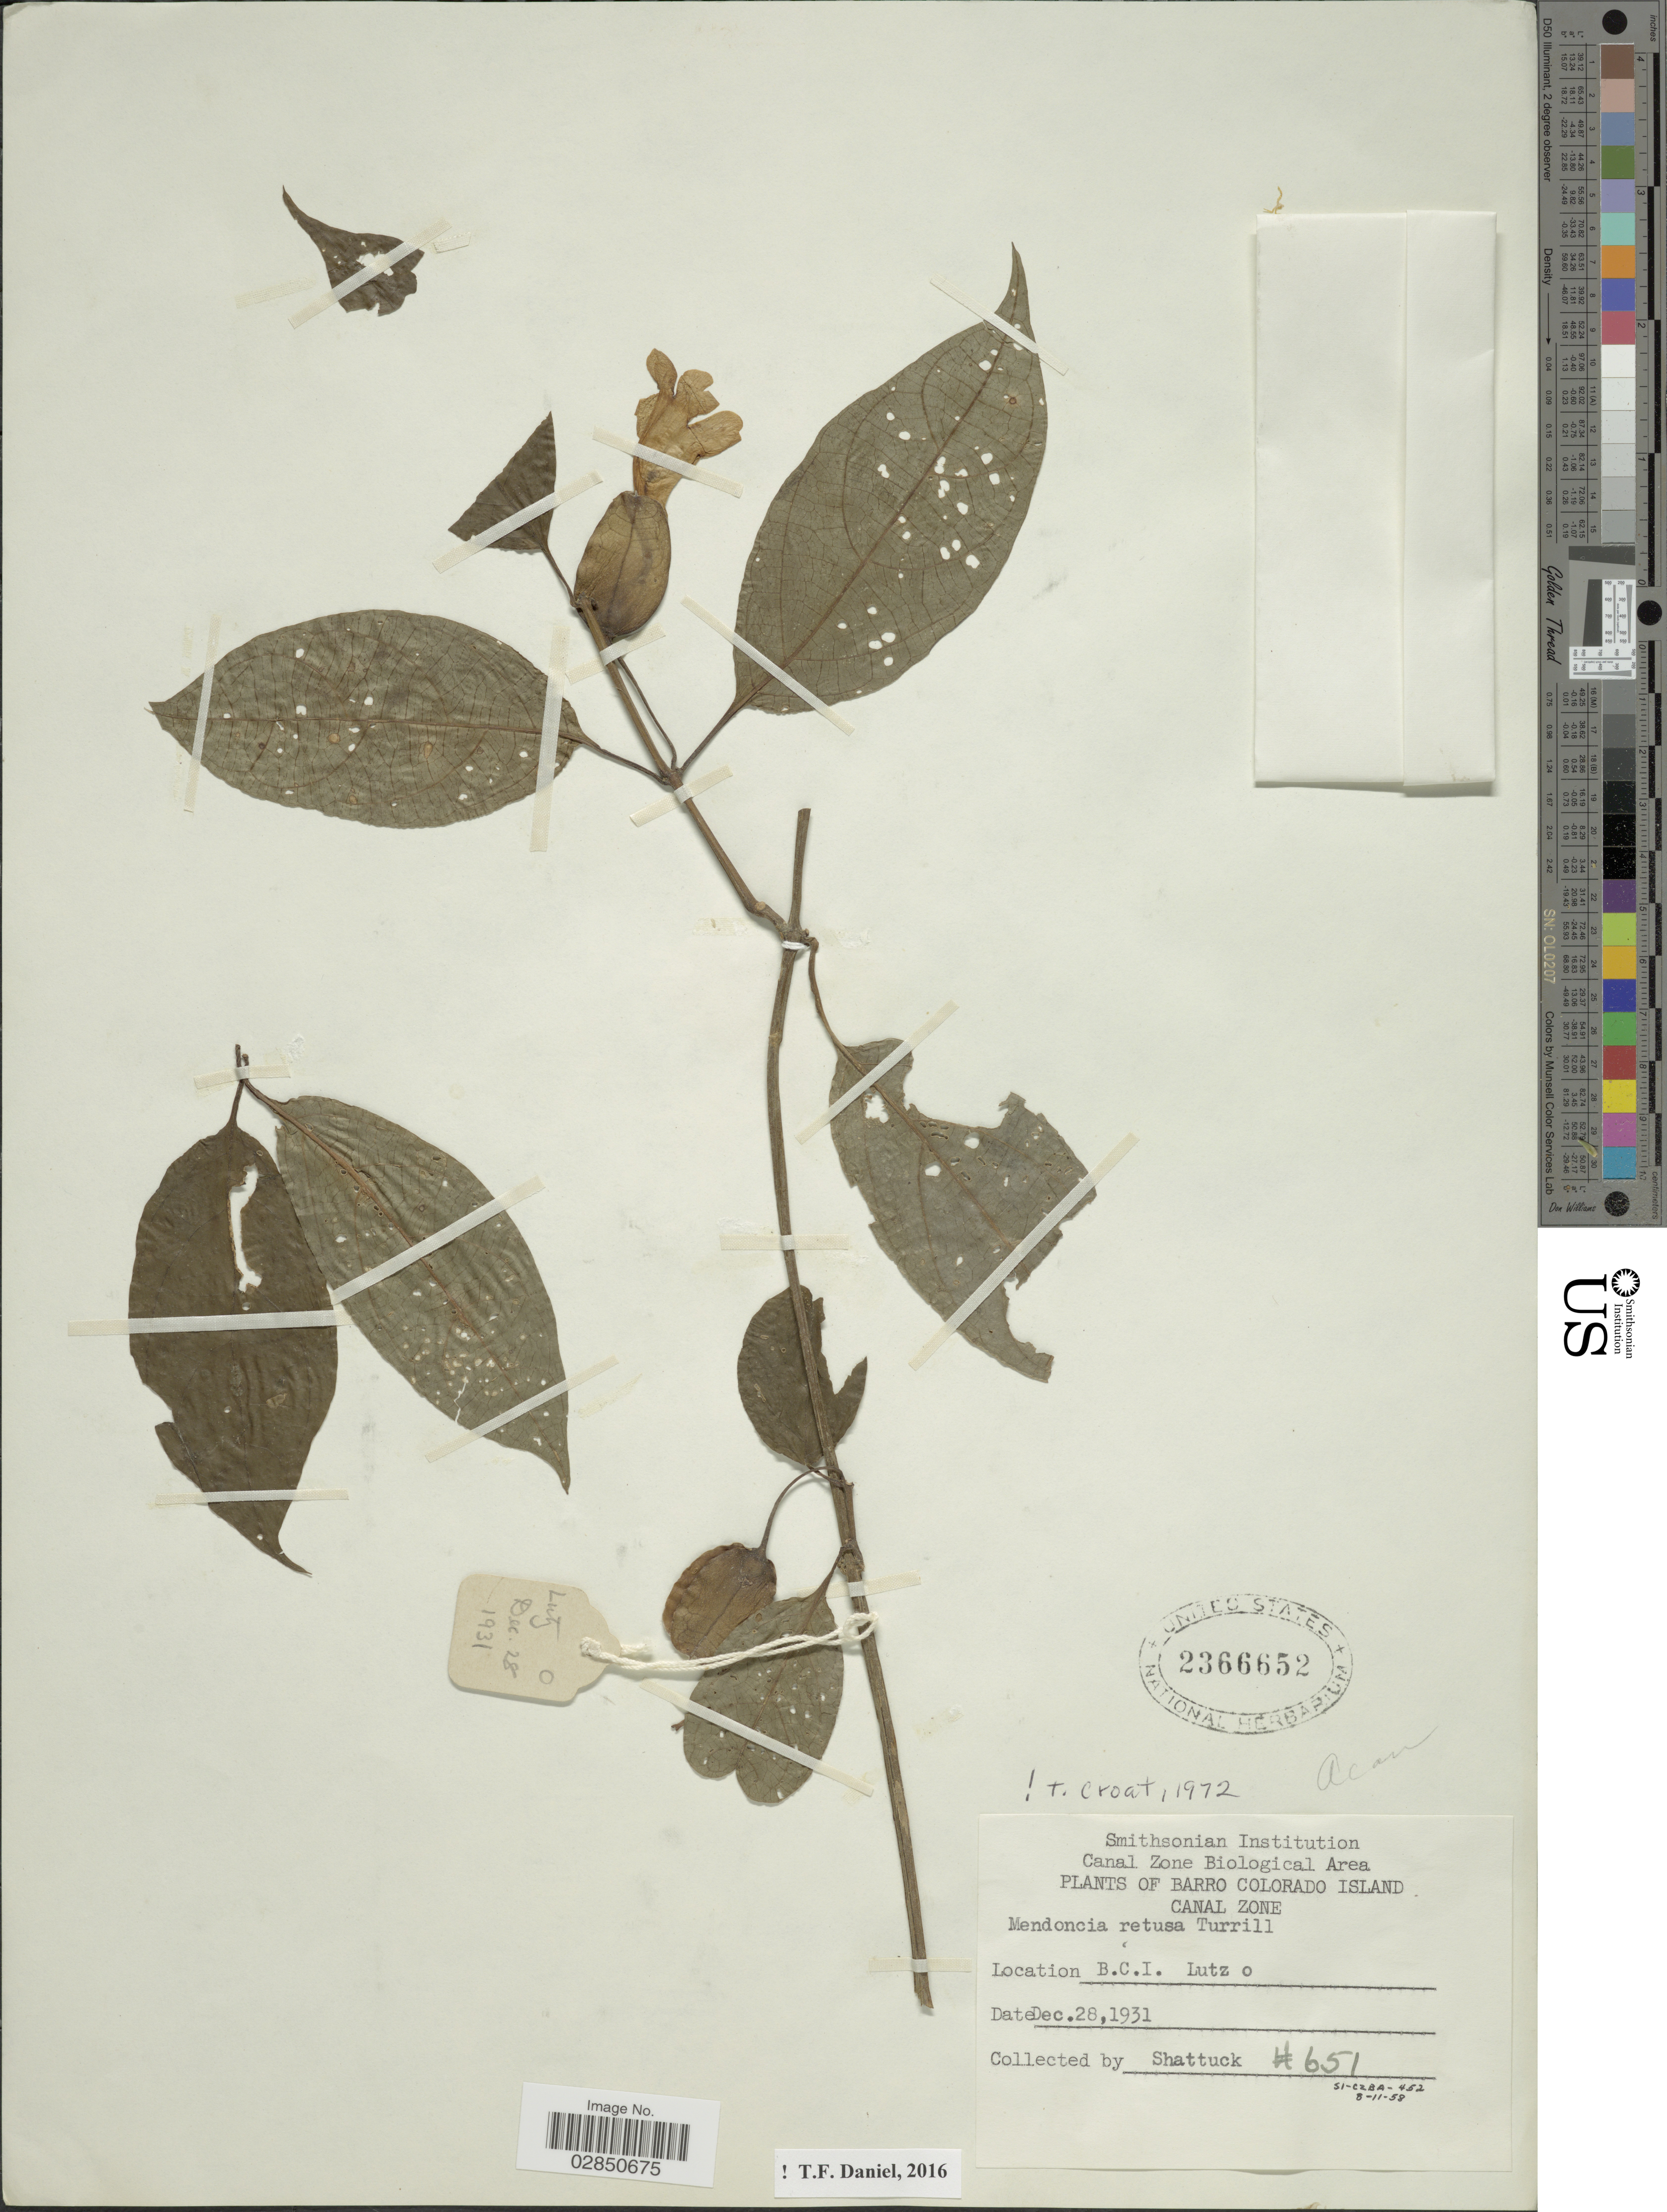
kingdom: Plantae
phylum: Tracheophyta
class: Magnoliopsida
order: Lamiales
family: Acanthaceae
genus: Mendoncia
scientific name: Mendoncia retusa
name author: Turrill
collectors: Shattuck, --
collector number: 651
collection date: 1931-12-28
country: Panama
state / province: Panamá Oeste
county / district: Canal Zone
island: Barro Colorado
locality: Barro Colorado Island, Canal Zone, B.C.I. Lutz o.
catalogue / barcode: US 2366652